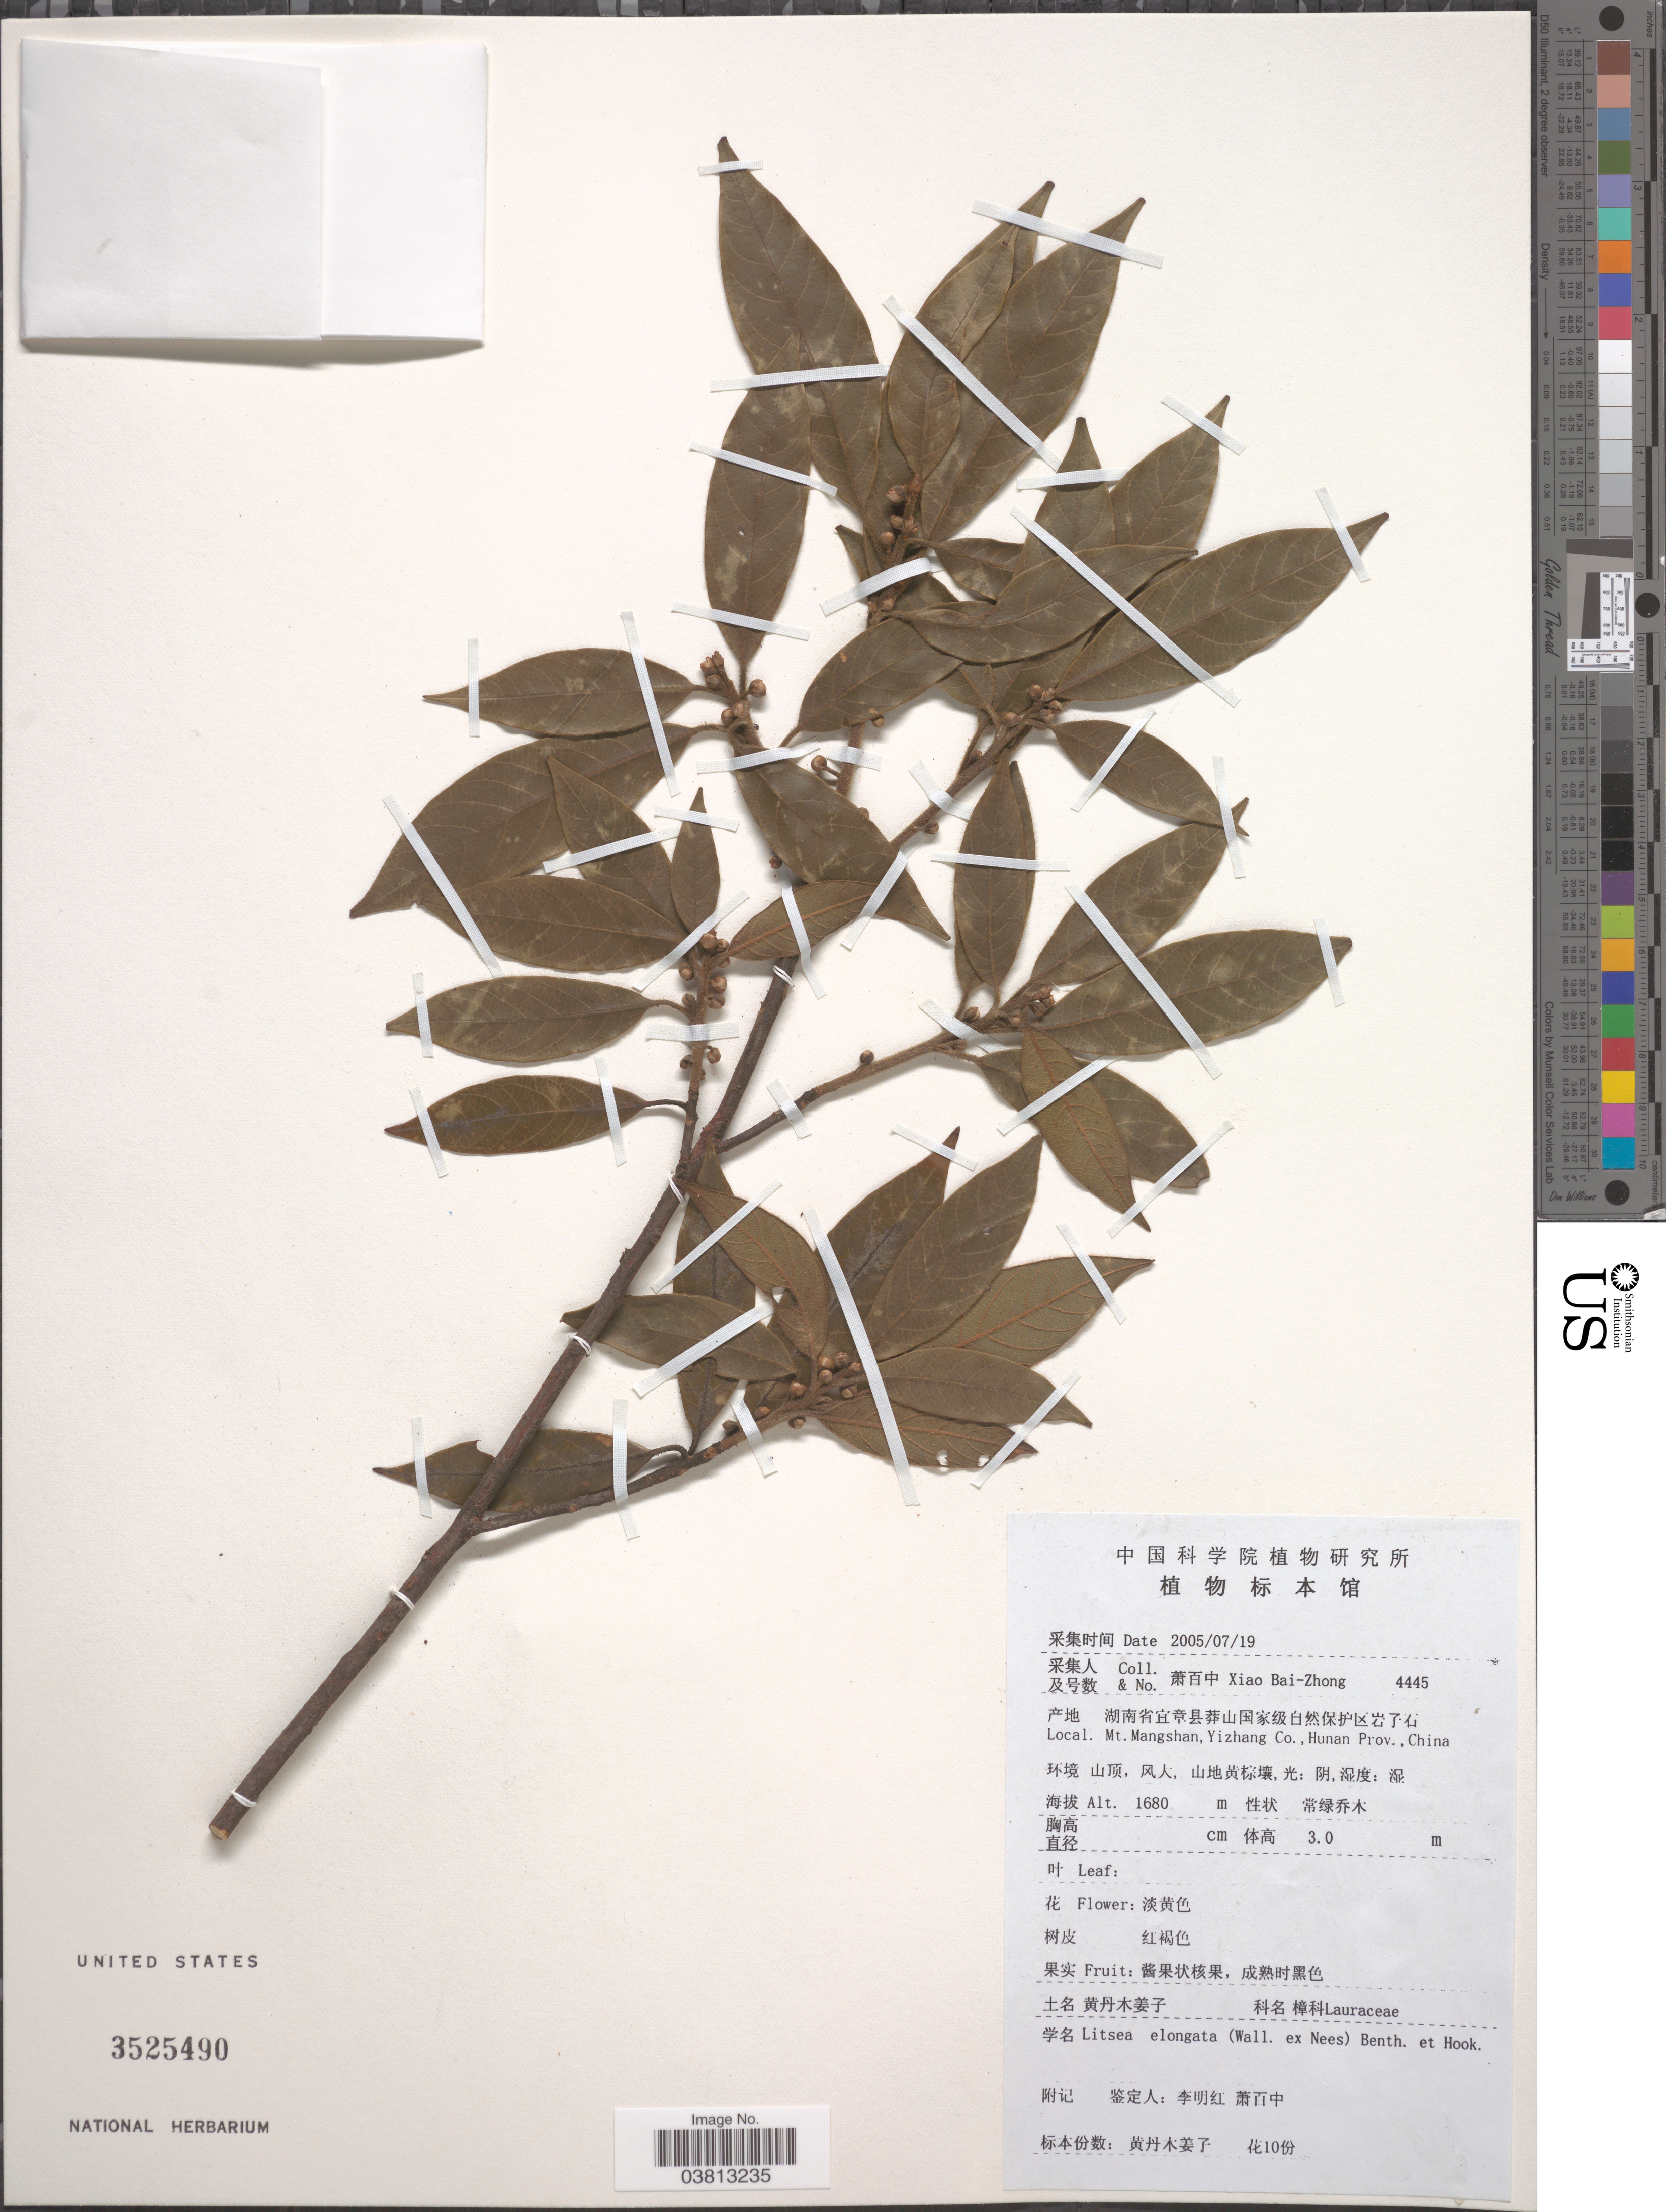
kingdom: Plantae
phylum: Tracheophyta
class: Magnoliopsida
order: Laurales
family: Lauraceae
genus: Litsea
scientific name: Litsea elongata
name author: (Nees) Hook. f.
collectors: B. Z. Xiao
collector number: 4445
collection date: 2005-07-19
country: China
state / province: Hunan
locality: Mt. Mangshan, Yizhang Co.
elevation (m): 1680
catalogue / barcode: US 3525490